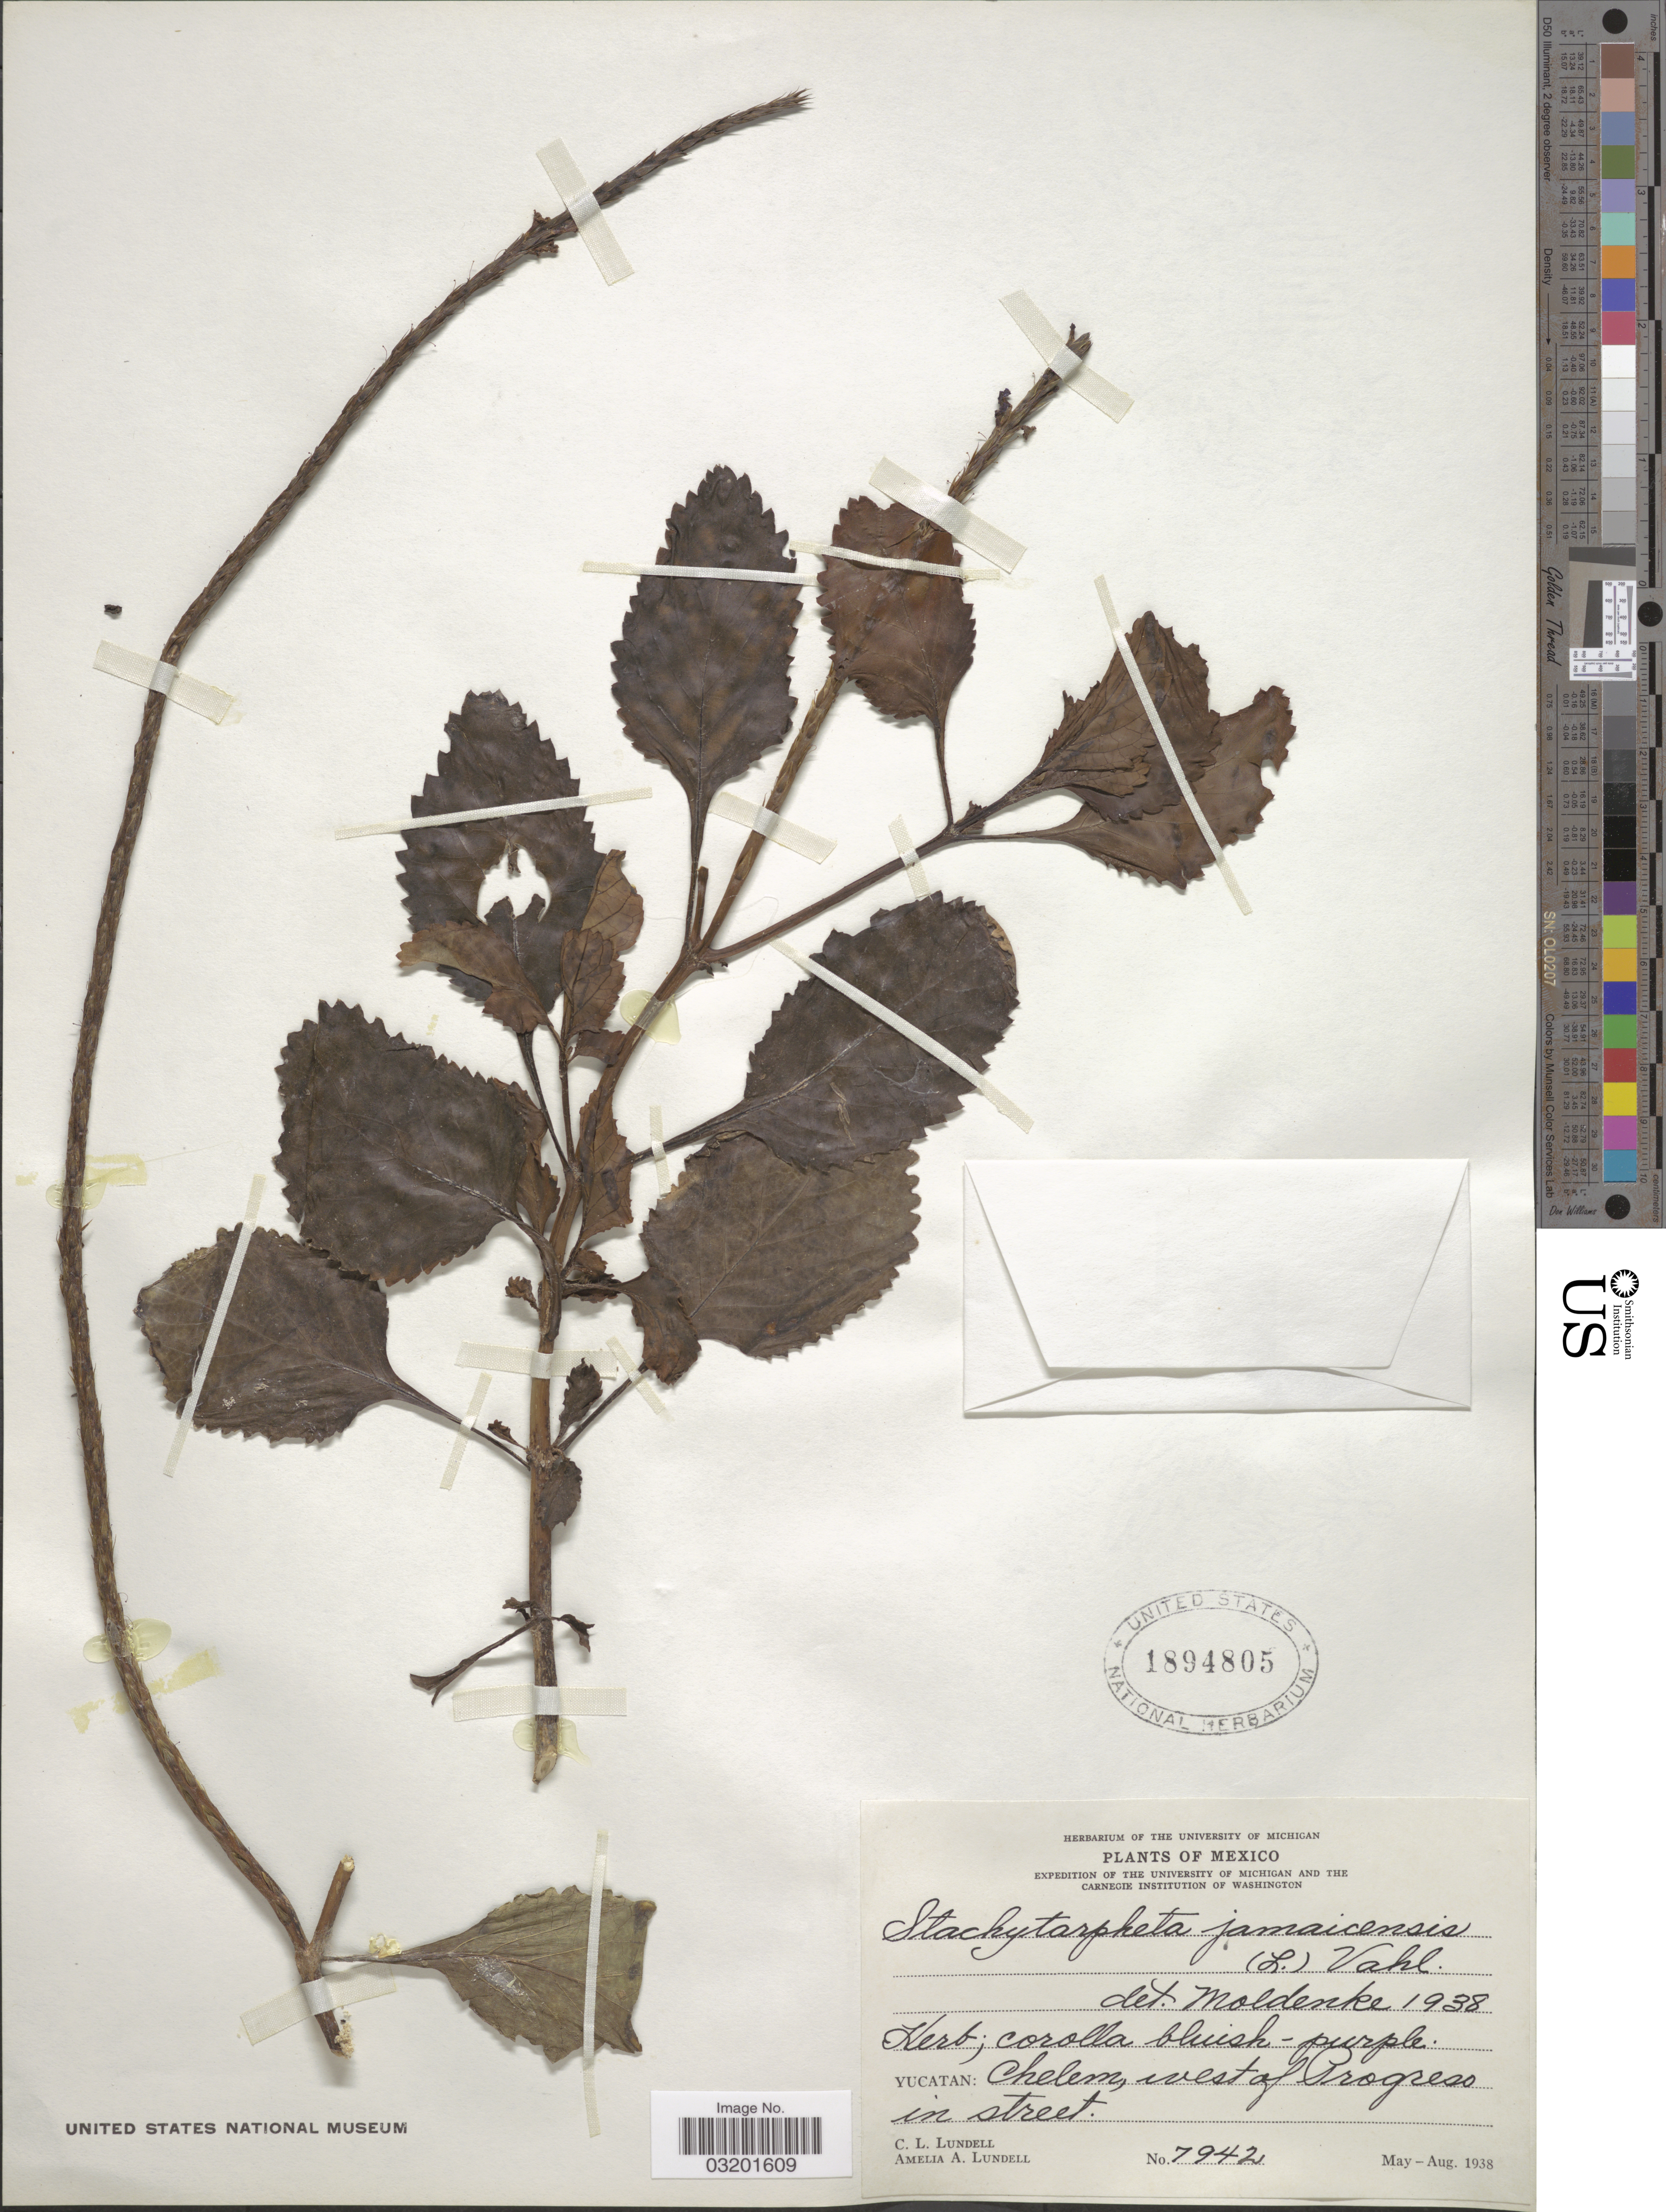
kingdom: Plantae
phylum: Tracheophyta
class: Magnoliopsida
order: Lamiales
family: Verbenaceae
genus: Stachytarpheta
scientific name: Stachytarpheta jamaicensis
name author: (L.) Vahl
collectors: C. L. Lundell & A. A. Lundell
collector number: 7942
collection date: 1938-05/1938-08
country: Mexico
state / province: Yucatán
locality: Chelem, west of Progreso in street.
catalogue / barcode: US 1894805